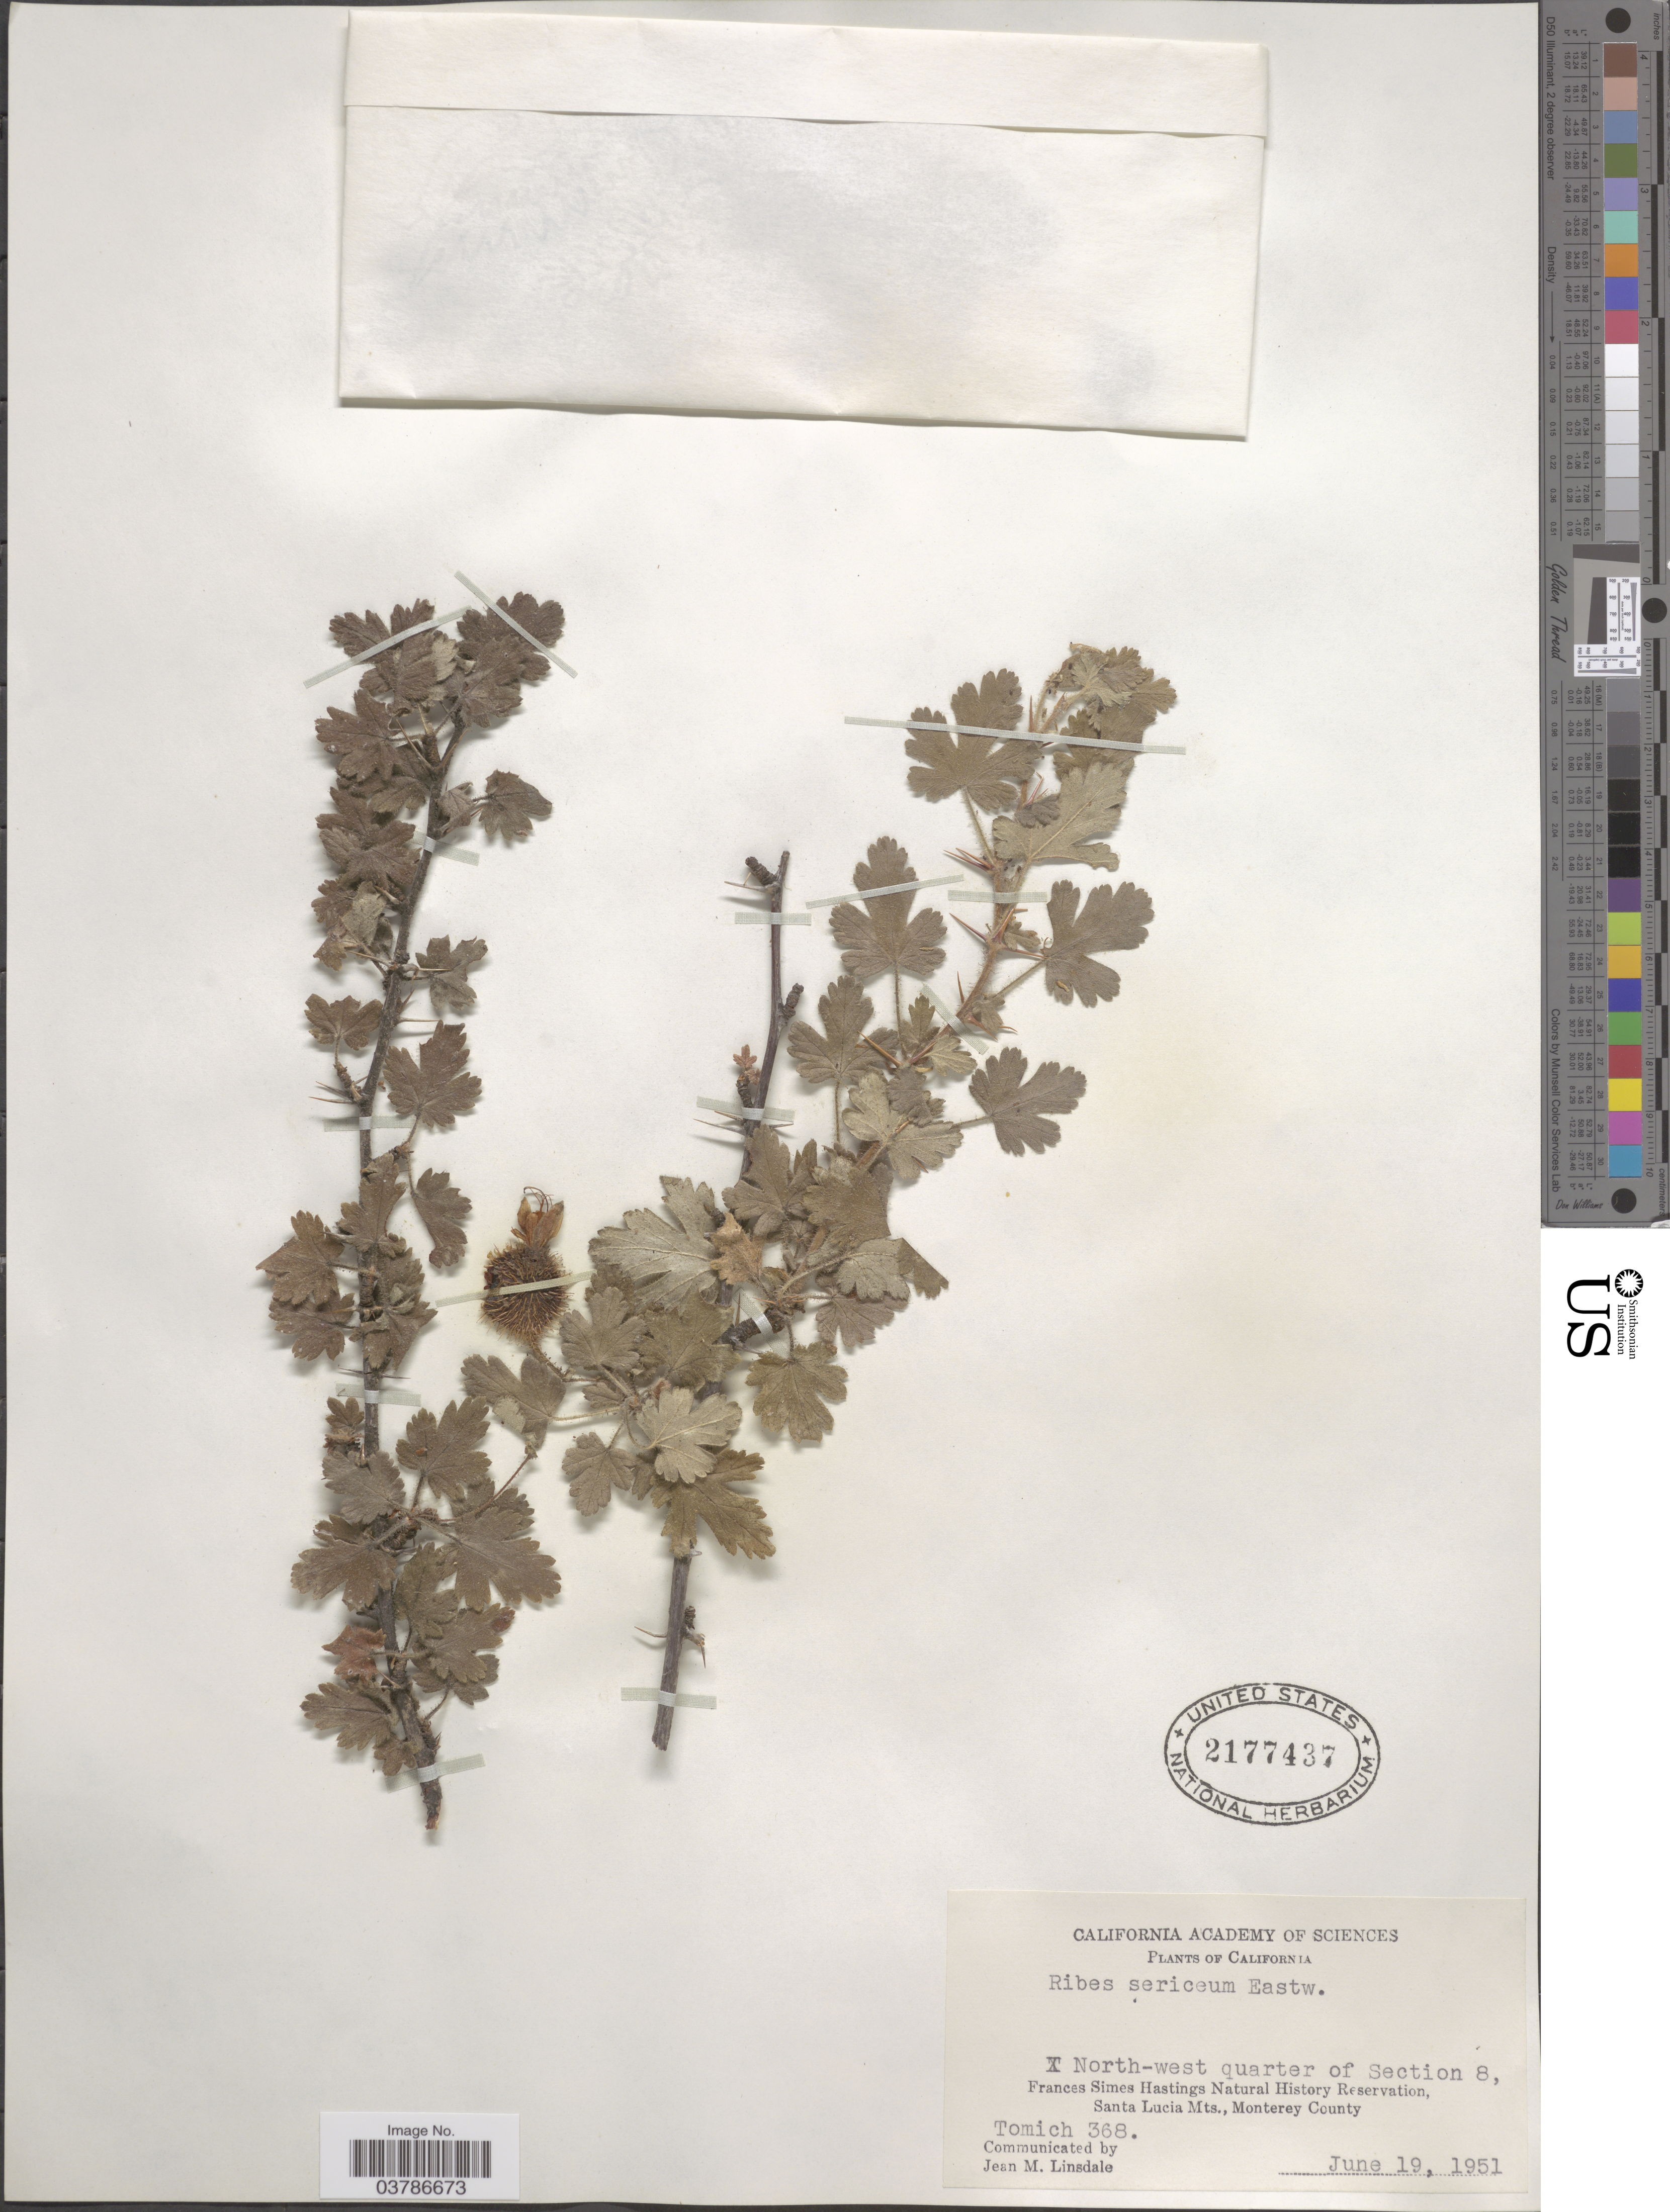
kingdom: Plantae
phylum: Tracheophyta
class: Magnoliopsida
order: Saxifragales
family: Grossulariaceae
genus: Ribes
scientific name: Ribes sericeum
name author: Eastw.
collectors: Tomich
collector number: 368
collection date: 1951-06-19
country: United States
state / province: California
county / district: Monterey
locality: X North-west quarter of Section 8, Frances Simes Hastings Natural History Reservation, Santa Lucia Mts., Monterey County.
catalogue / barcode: US 2177437